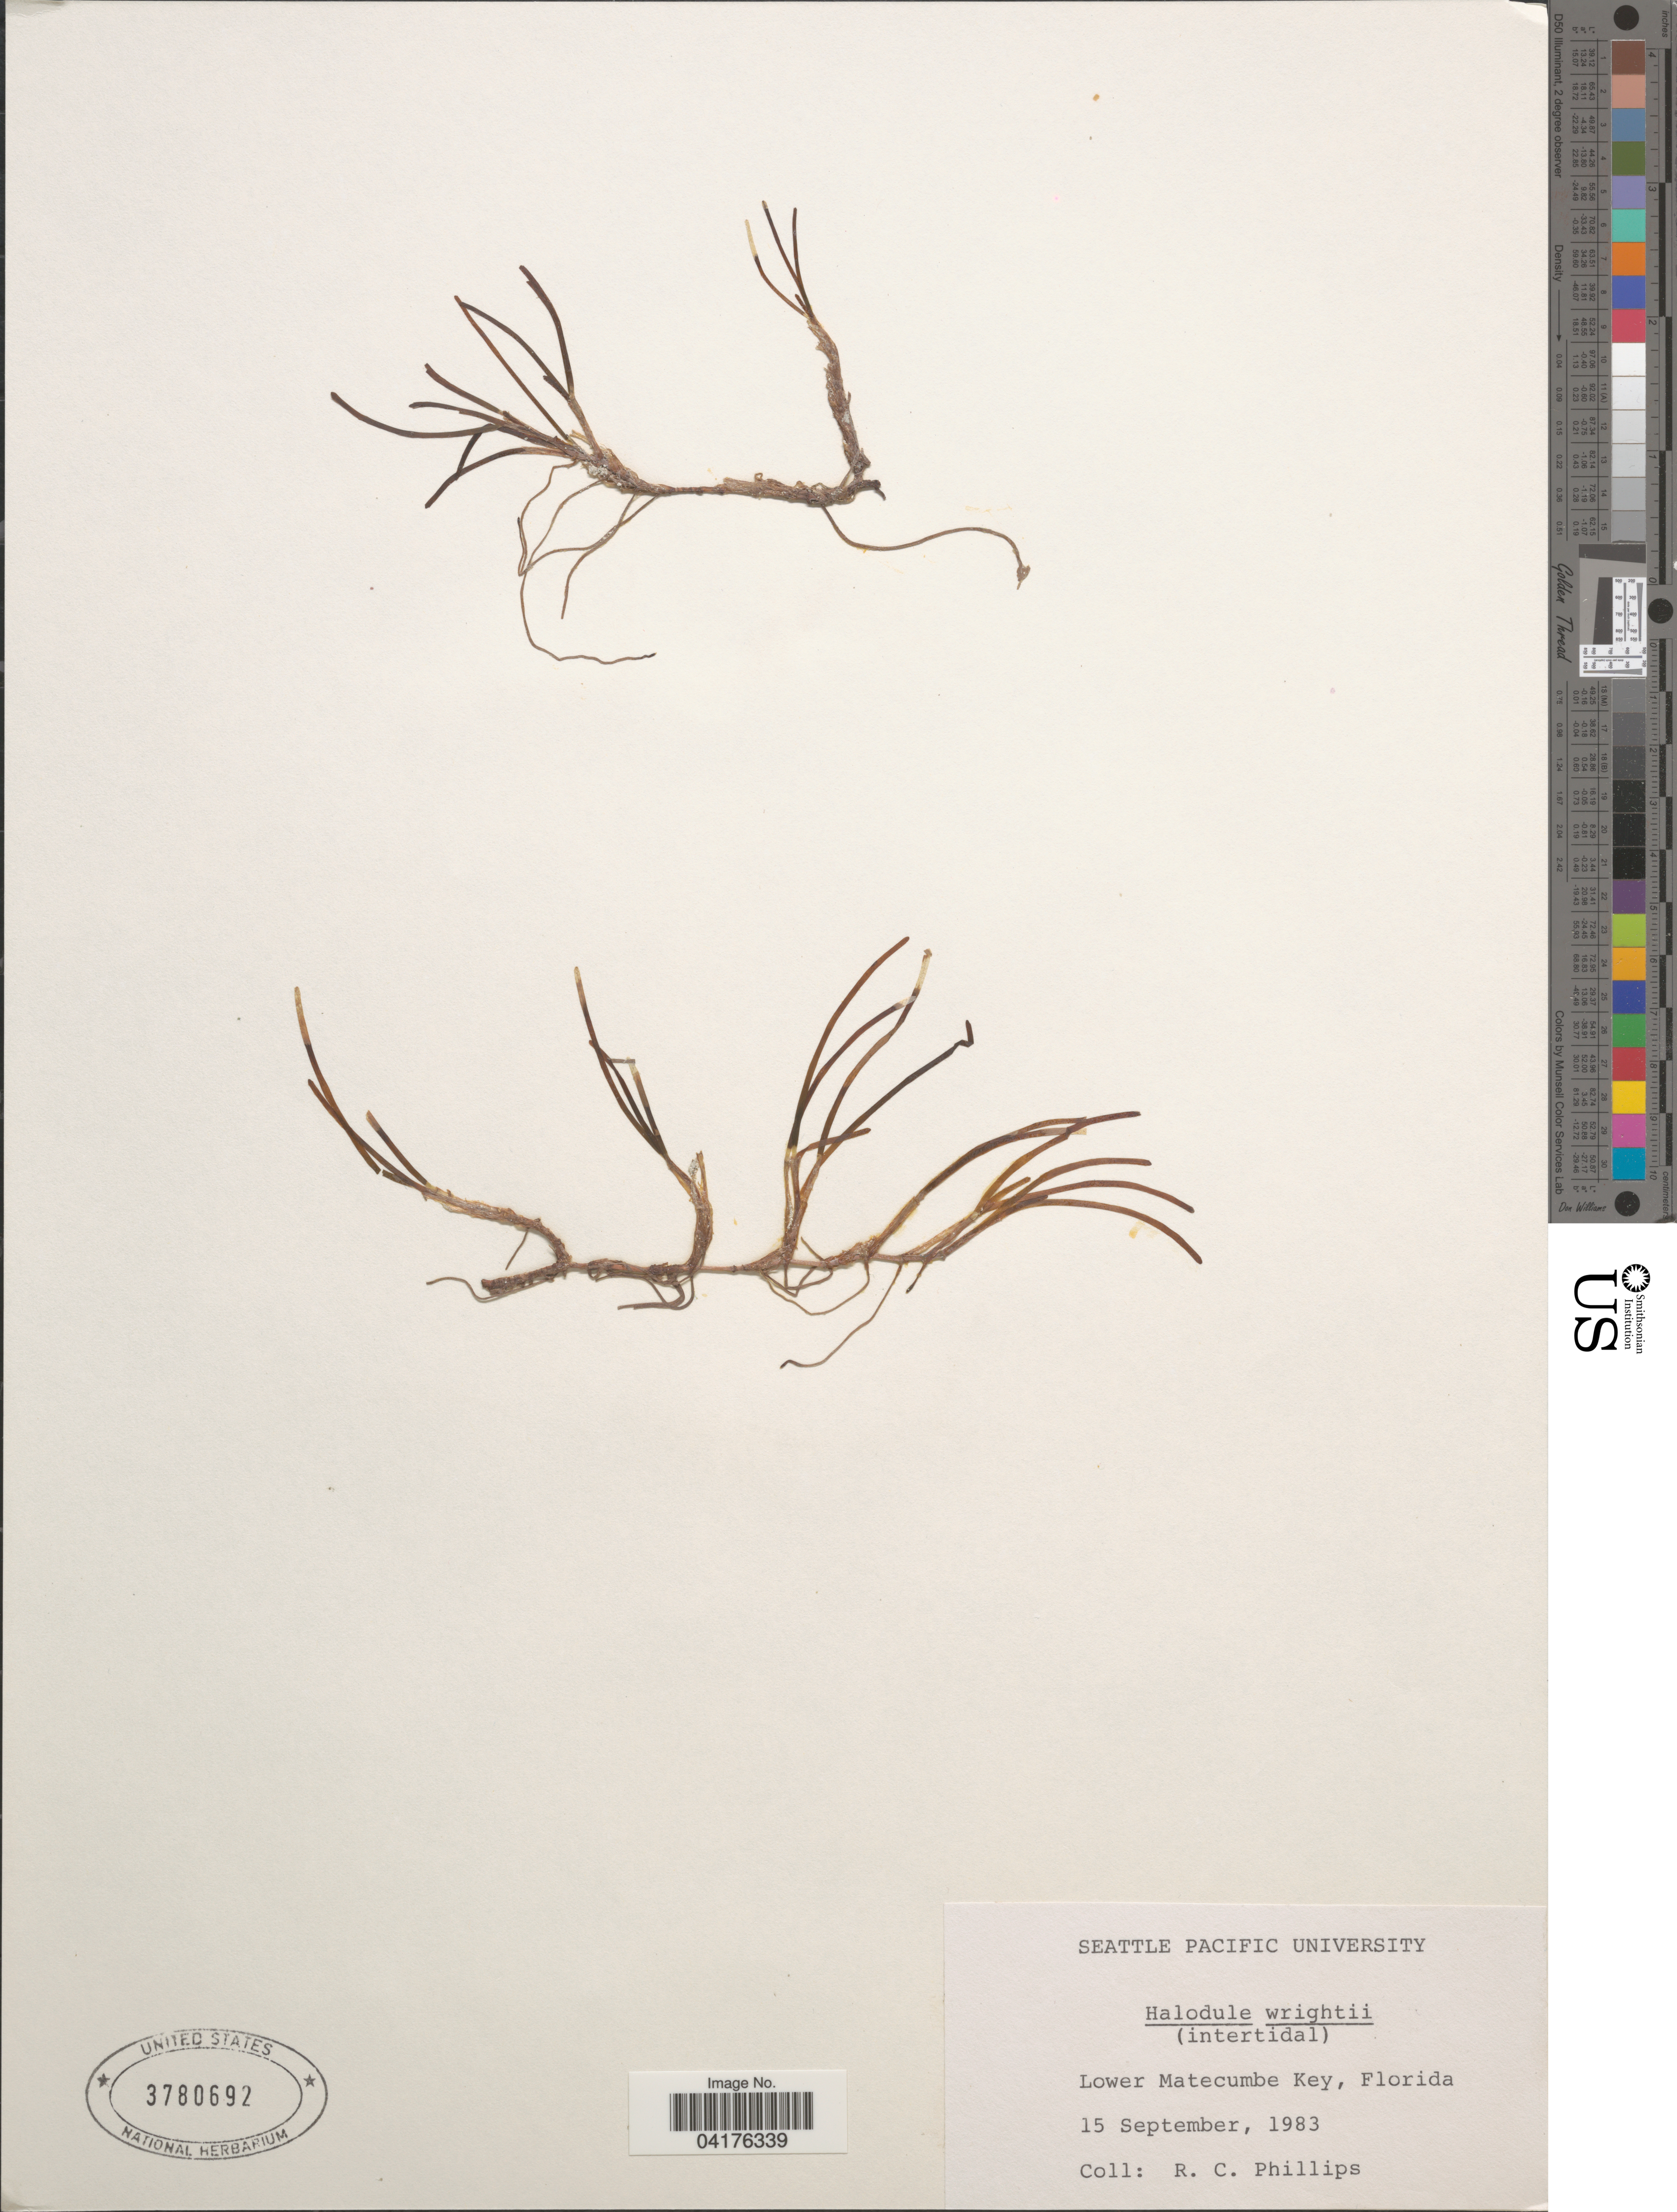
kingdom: Plantae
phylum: Tracheophyta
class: Liliopsida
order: Alismatales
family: Cymodoceaceae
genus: Halodule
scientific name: Halodule wrightii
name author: Asch.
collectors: R. C. Phillips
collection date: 1983-09-15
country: United States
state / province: Florida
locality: Lower Matecumbe Key.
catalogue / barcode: US 3780692